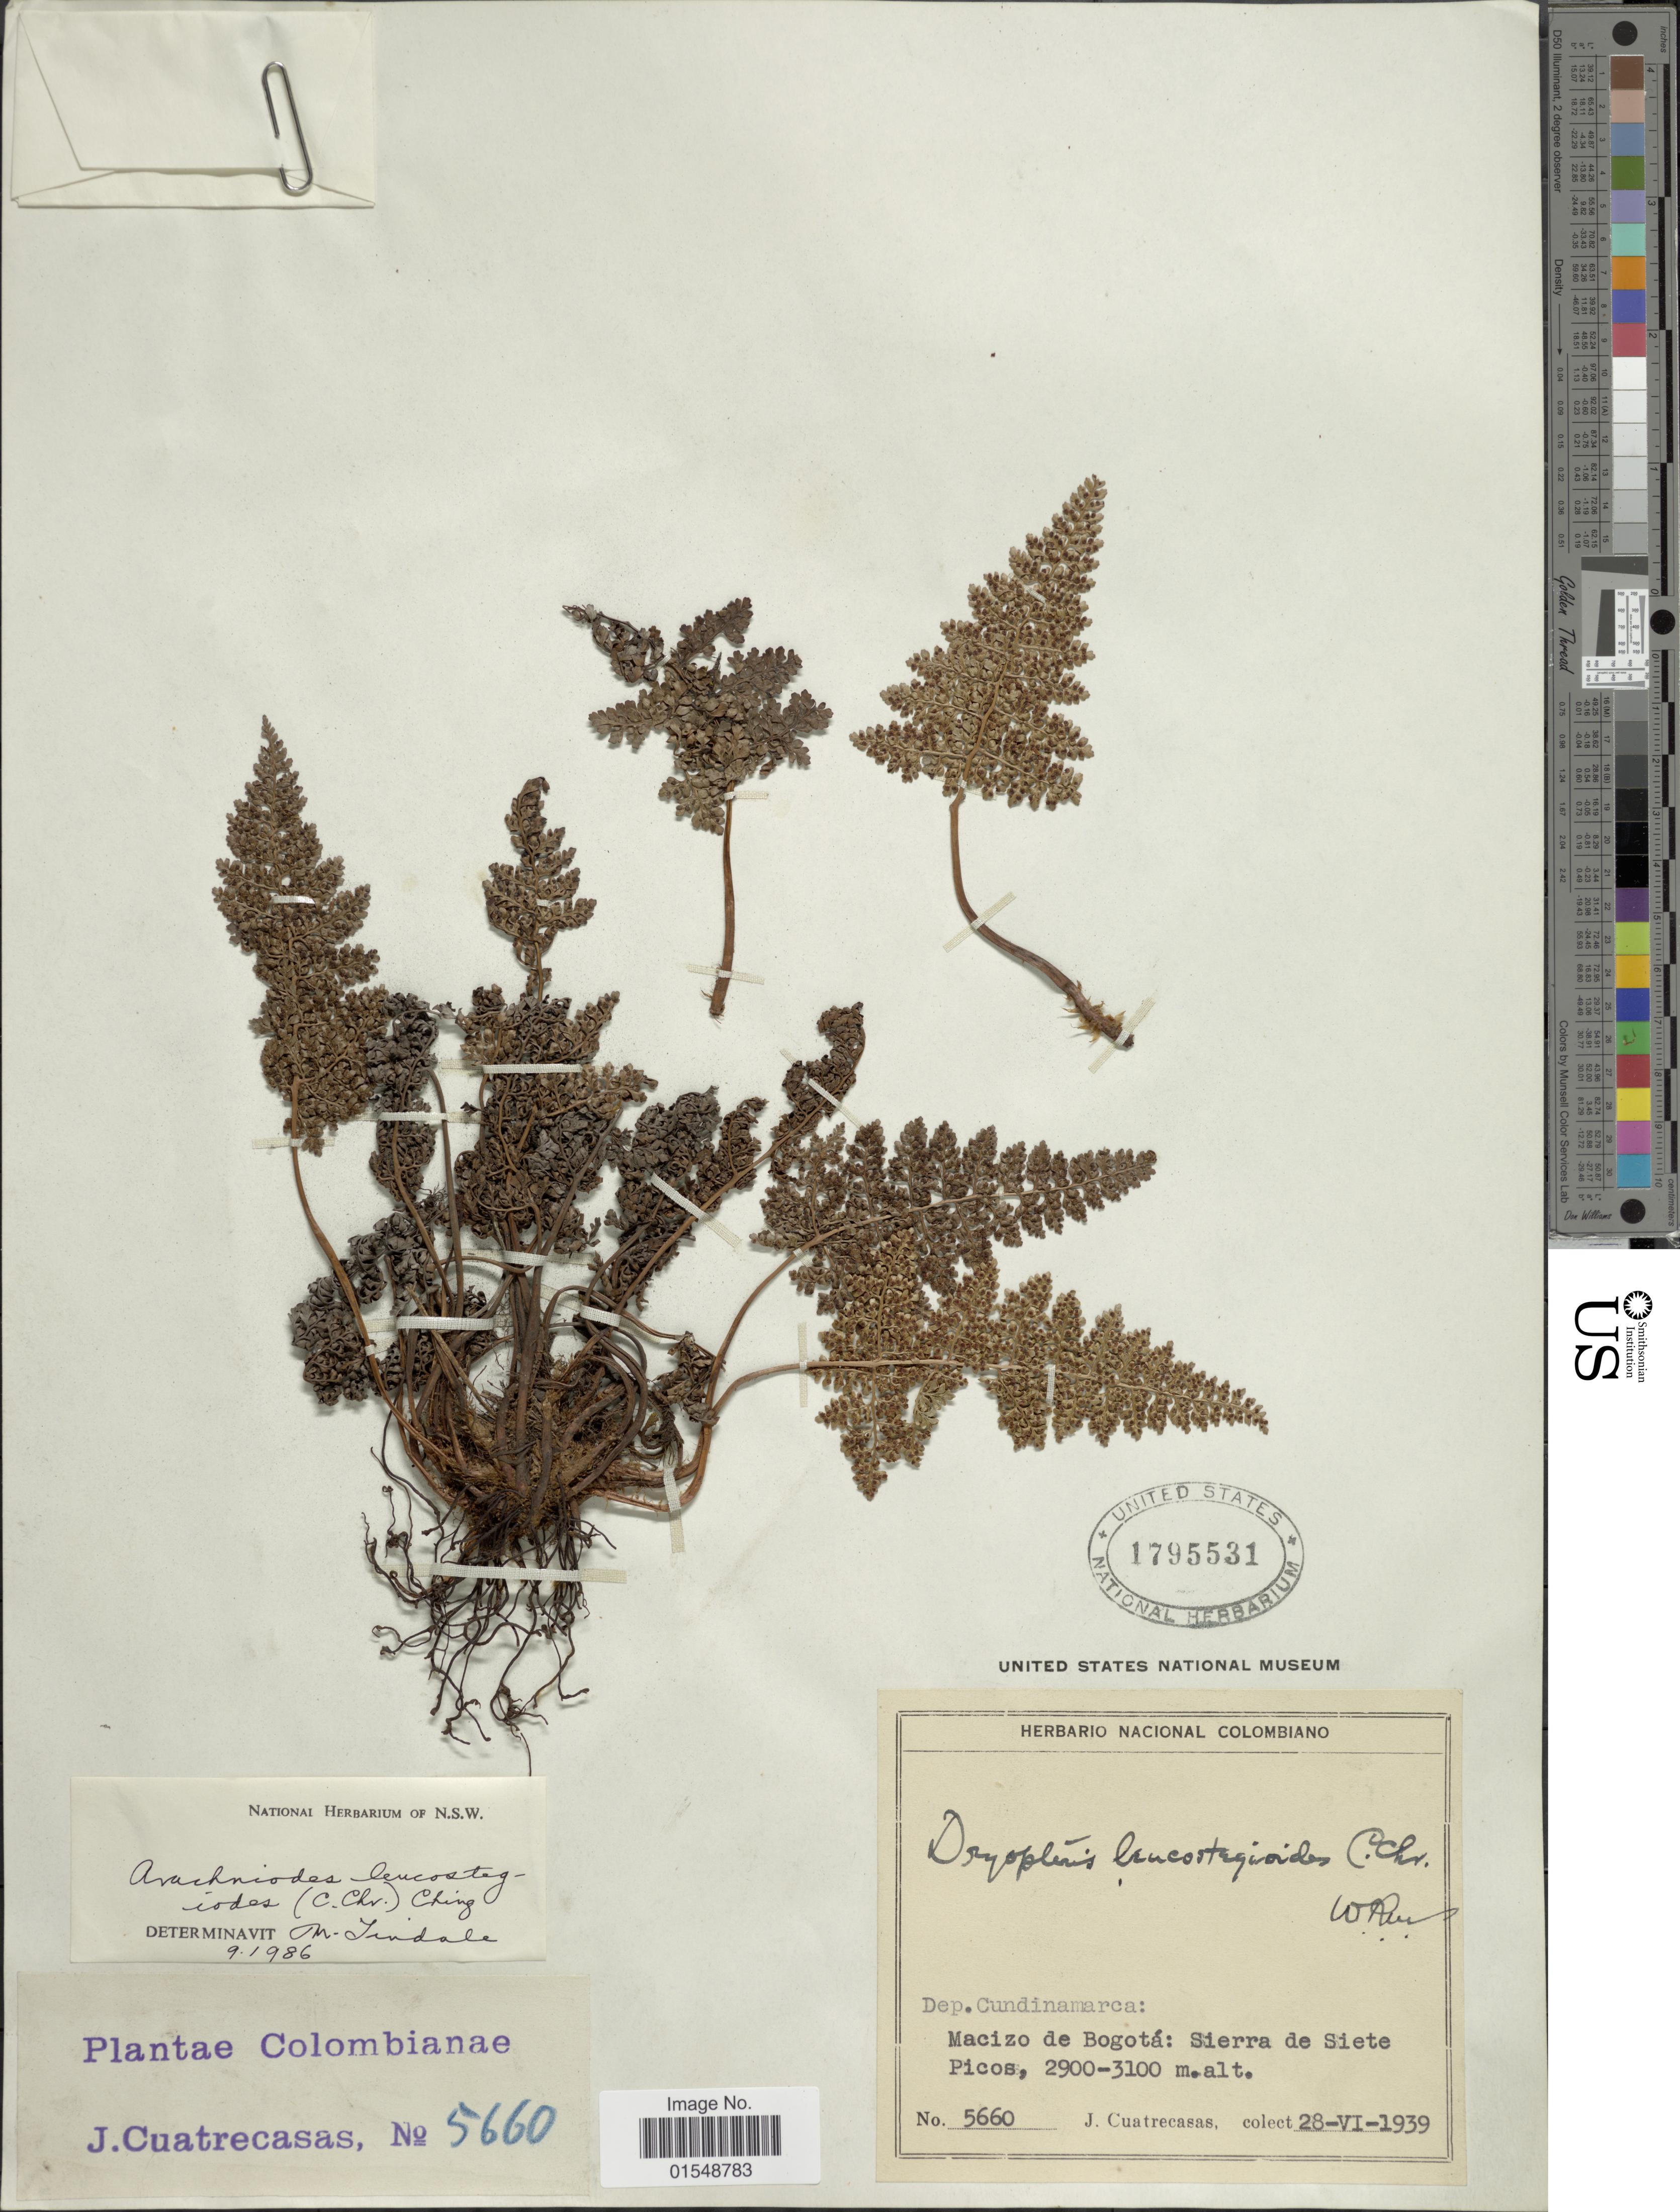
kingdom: Plantae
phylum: Tracheophyta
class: Polypodiopsida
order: Polypodiales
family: Dryopteridaceae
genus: Arachniodes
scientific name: Arachniodes leucostegioides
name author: (C. Chr.) Ching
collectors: J. Cuatrecasas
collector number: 5660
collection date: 1939-06-28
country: Colombia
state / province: Cundinamarca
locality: Macizo de Bogotá; Sierra de Siete Picos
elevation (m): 2900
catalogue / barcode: US 1795531